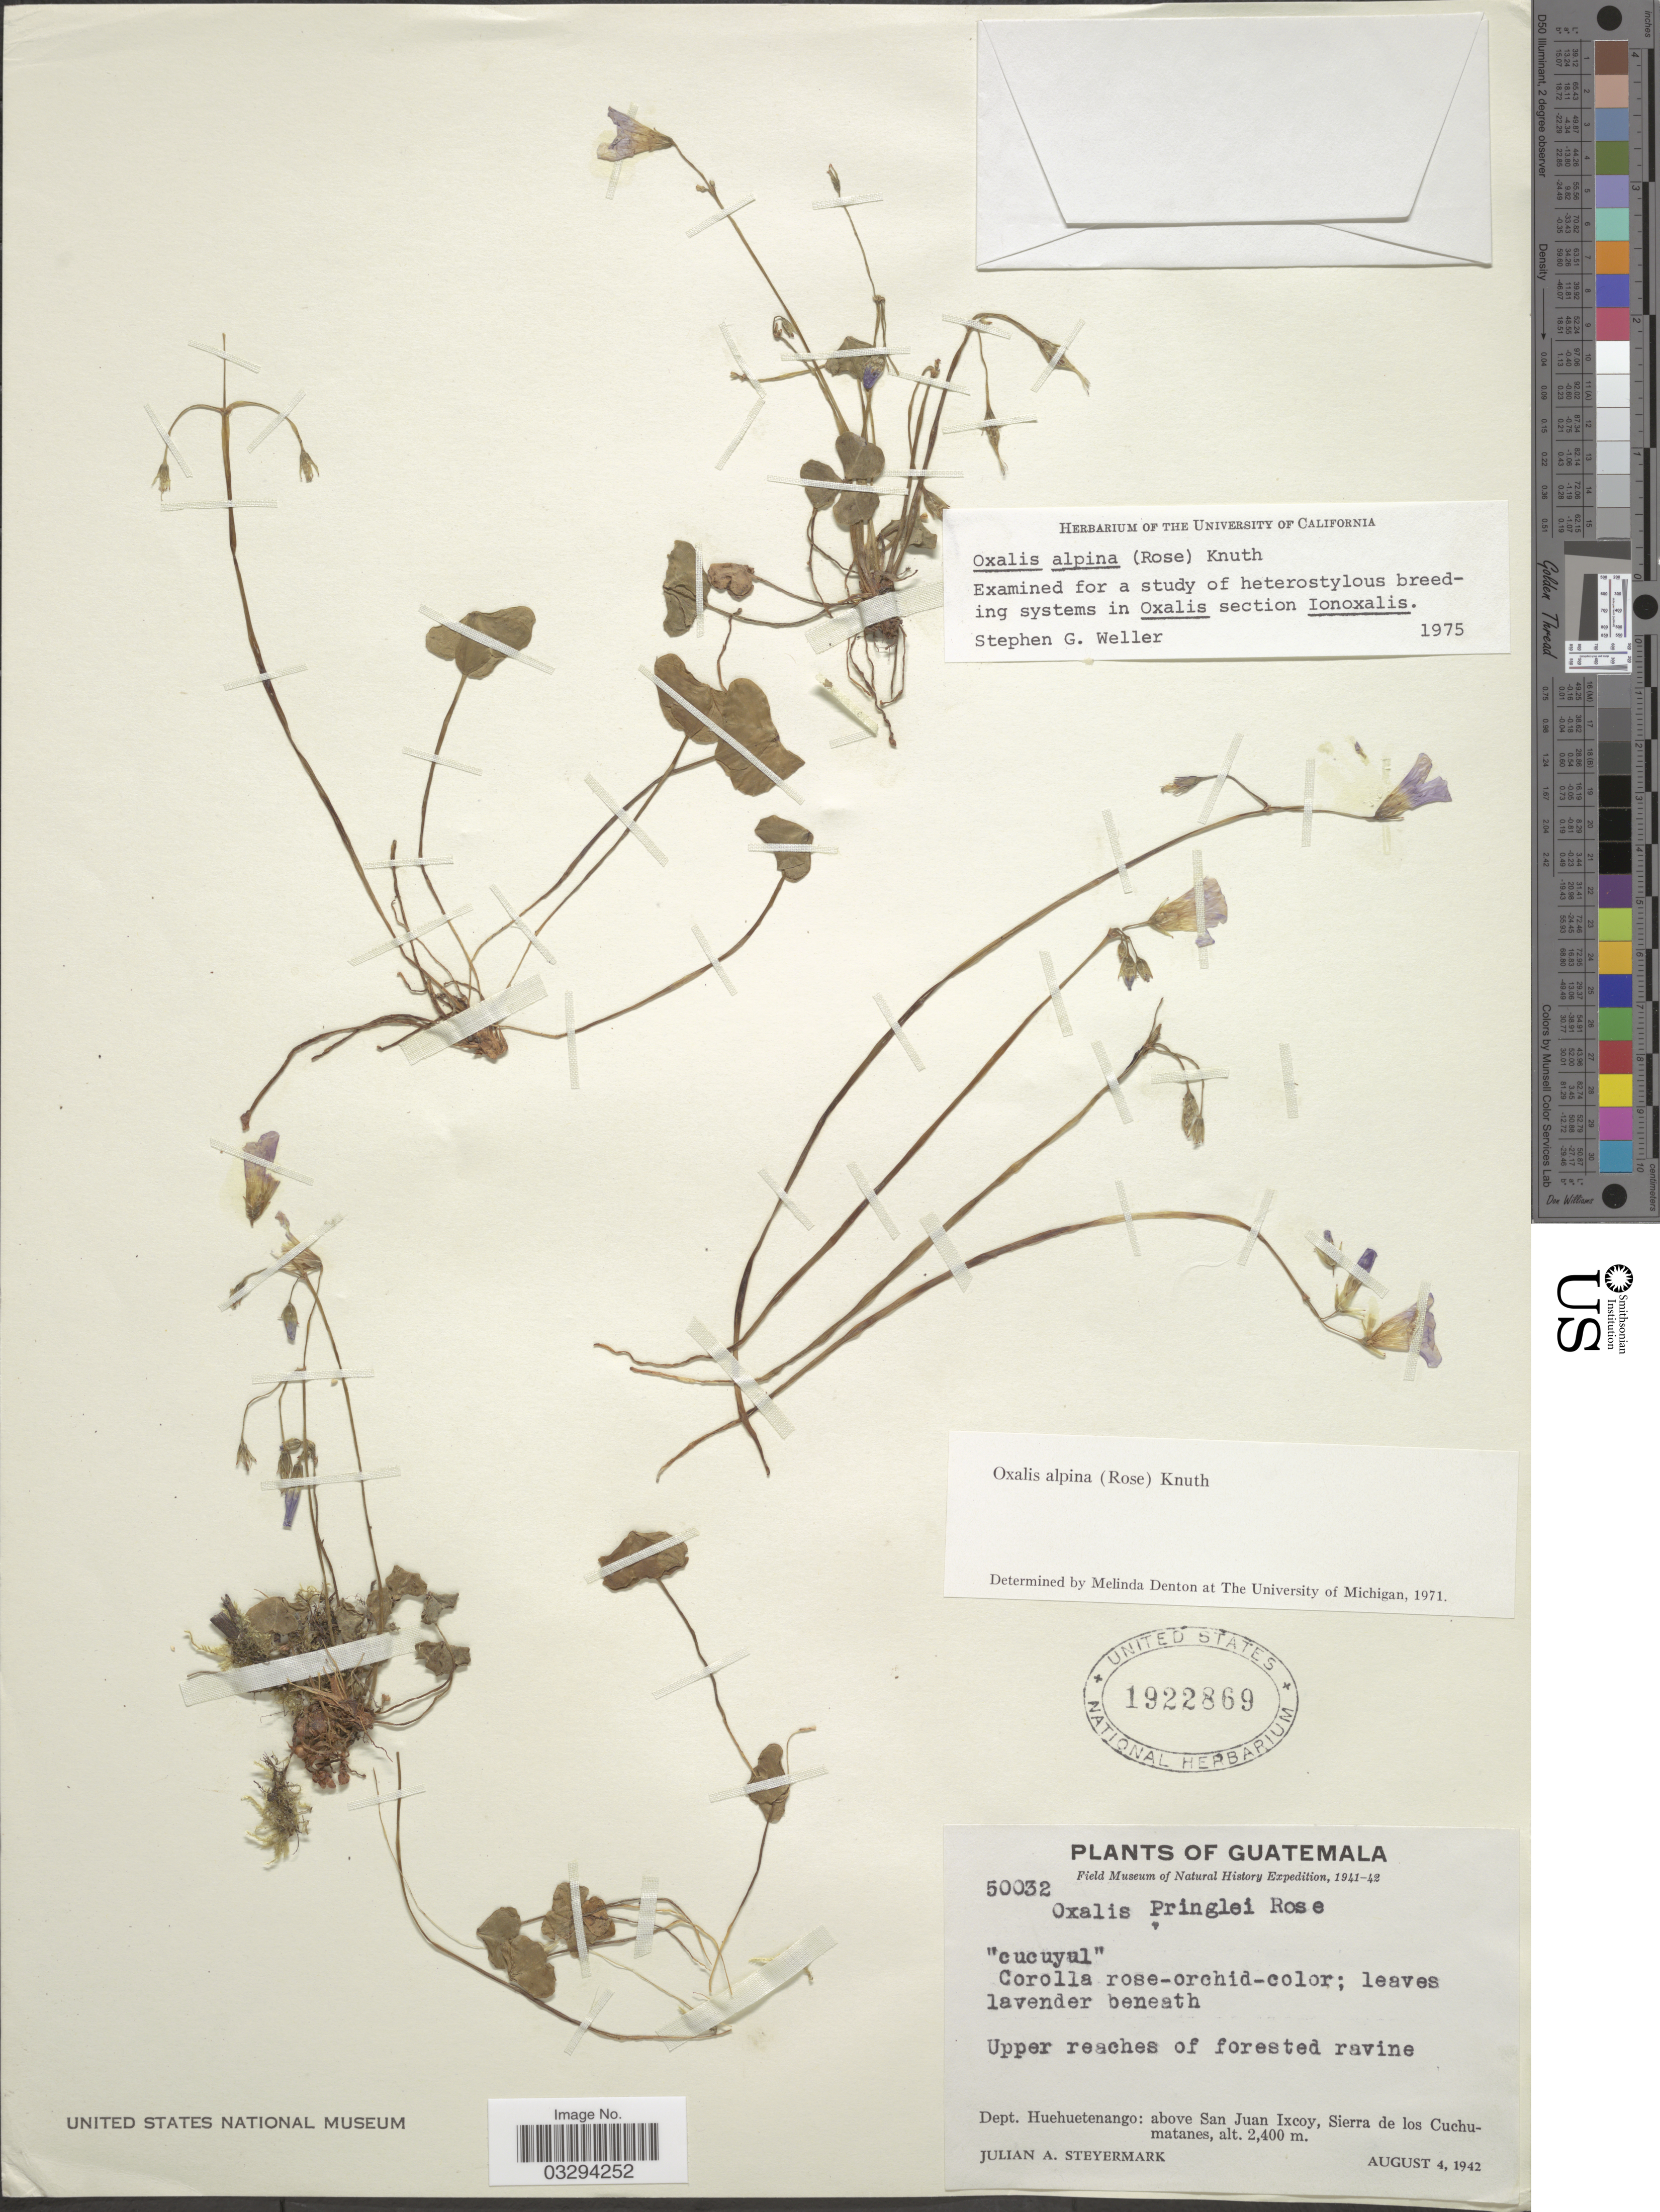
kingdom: Plantae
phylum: Tracheophyta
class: Magnoliopsida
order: Oxalidales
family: Oxalidaceae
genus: Oxalis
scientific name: Oxalis alpina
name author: (Rose) R. Knuth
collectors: J. Steyermark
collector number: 50032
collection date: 1942-08-04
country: Guatemala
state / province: Huehuetenango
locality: Upper reaches of forested ravine. Dept. Huehuetenango: above San Juan Ixcoy, Sierra de los Cuchumatanes.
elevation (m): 2400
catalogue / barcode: US 1922869